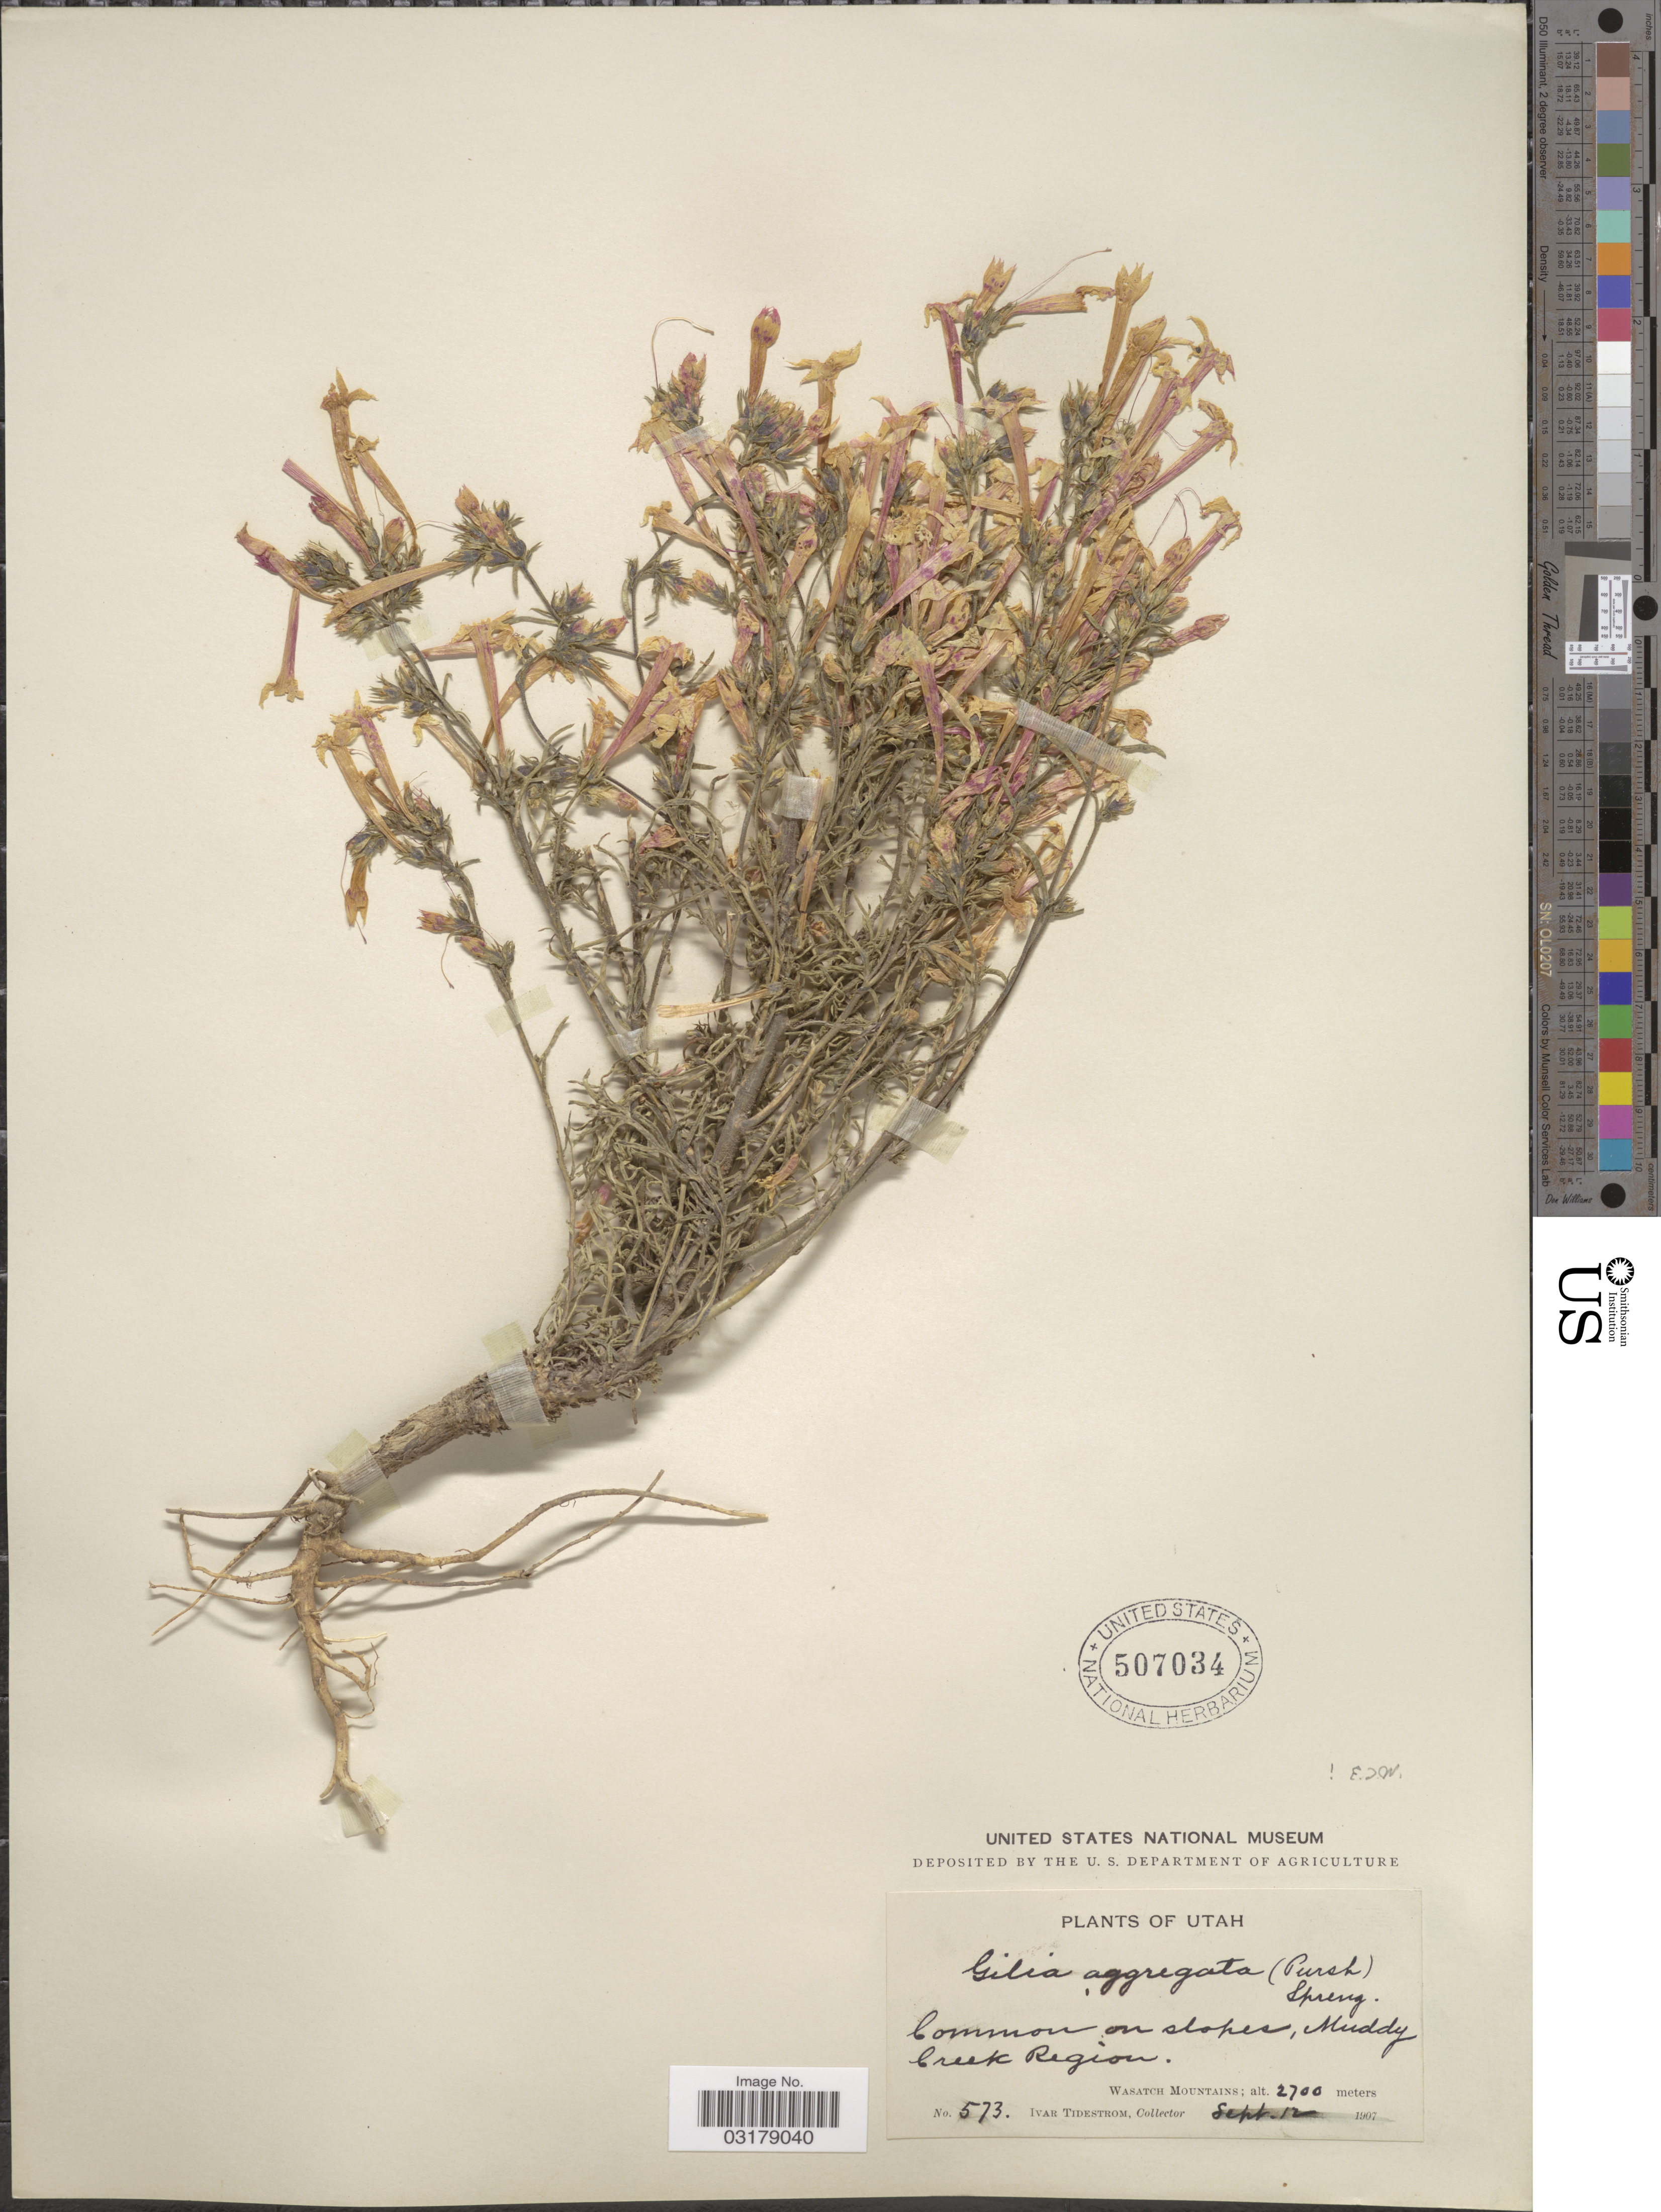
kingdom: Plantae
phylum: Tracheophyta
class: Magnoliopsida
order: Ericales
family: Polemoniaceae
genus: Ipomopsis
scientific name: Ipomopsis aggregata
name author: (Pursh) V.E. Grant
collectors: I. F. Tidestrom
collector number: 573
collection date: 1907-09-12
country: United States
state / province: Utah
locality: Muddy Creek Region. Wasatch Mountains.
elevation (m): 2700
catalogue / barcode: US 507034